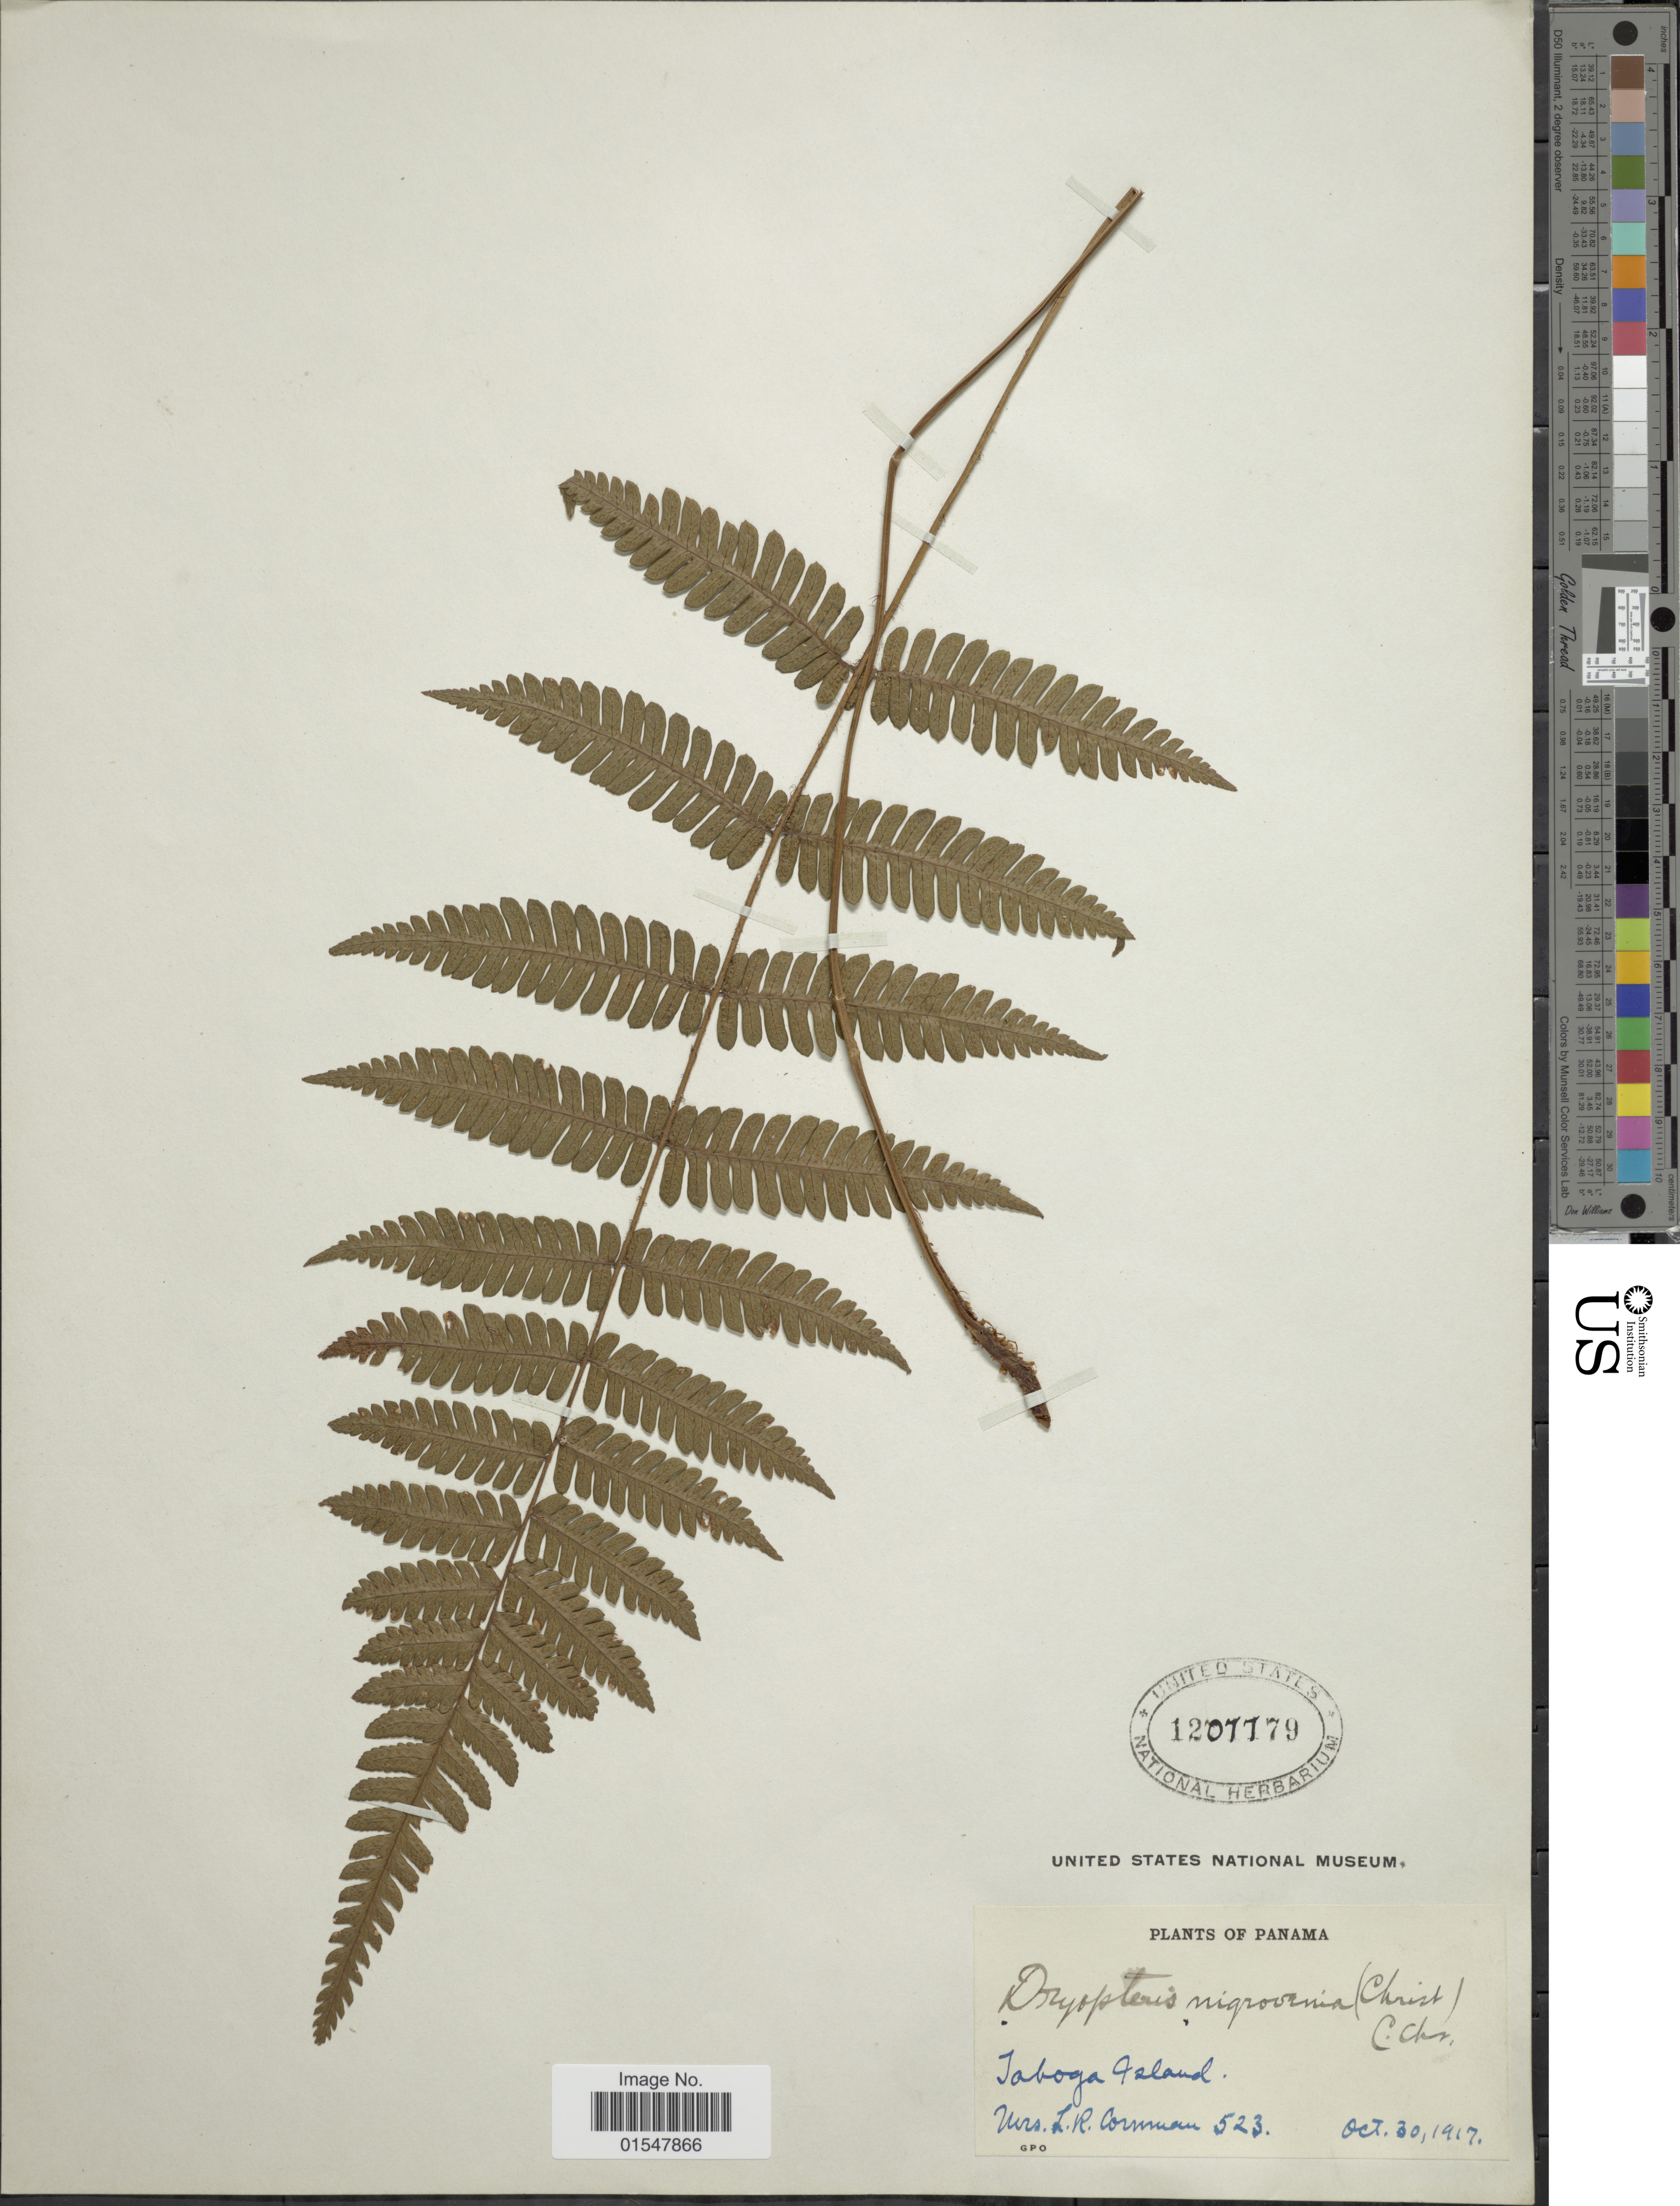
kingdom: Plantae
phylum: Tracheophyta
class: Polypodiopsida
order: Polypodiales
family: Dryopteridaceae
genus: Ctenitis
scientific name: Ctenitis nigrovenia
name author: (Christ) Copel.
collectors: L. Cornman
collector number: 523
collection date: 1917-10-30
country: Panama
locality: Taboga Island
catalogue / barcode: US 1207779